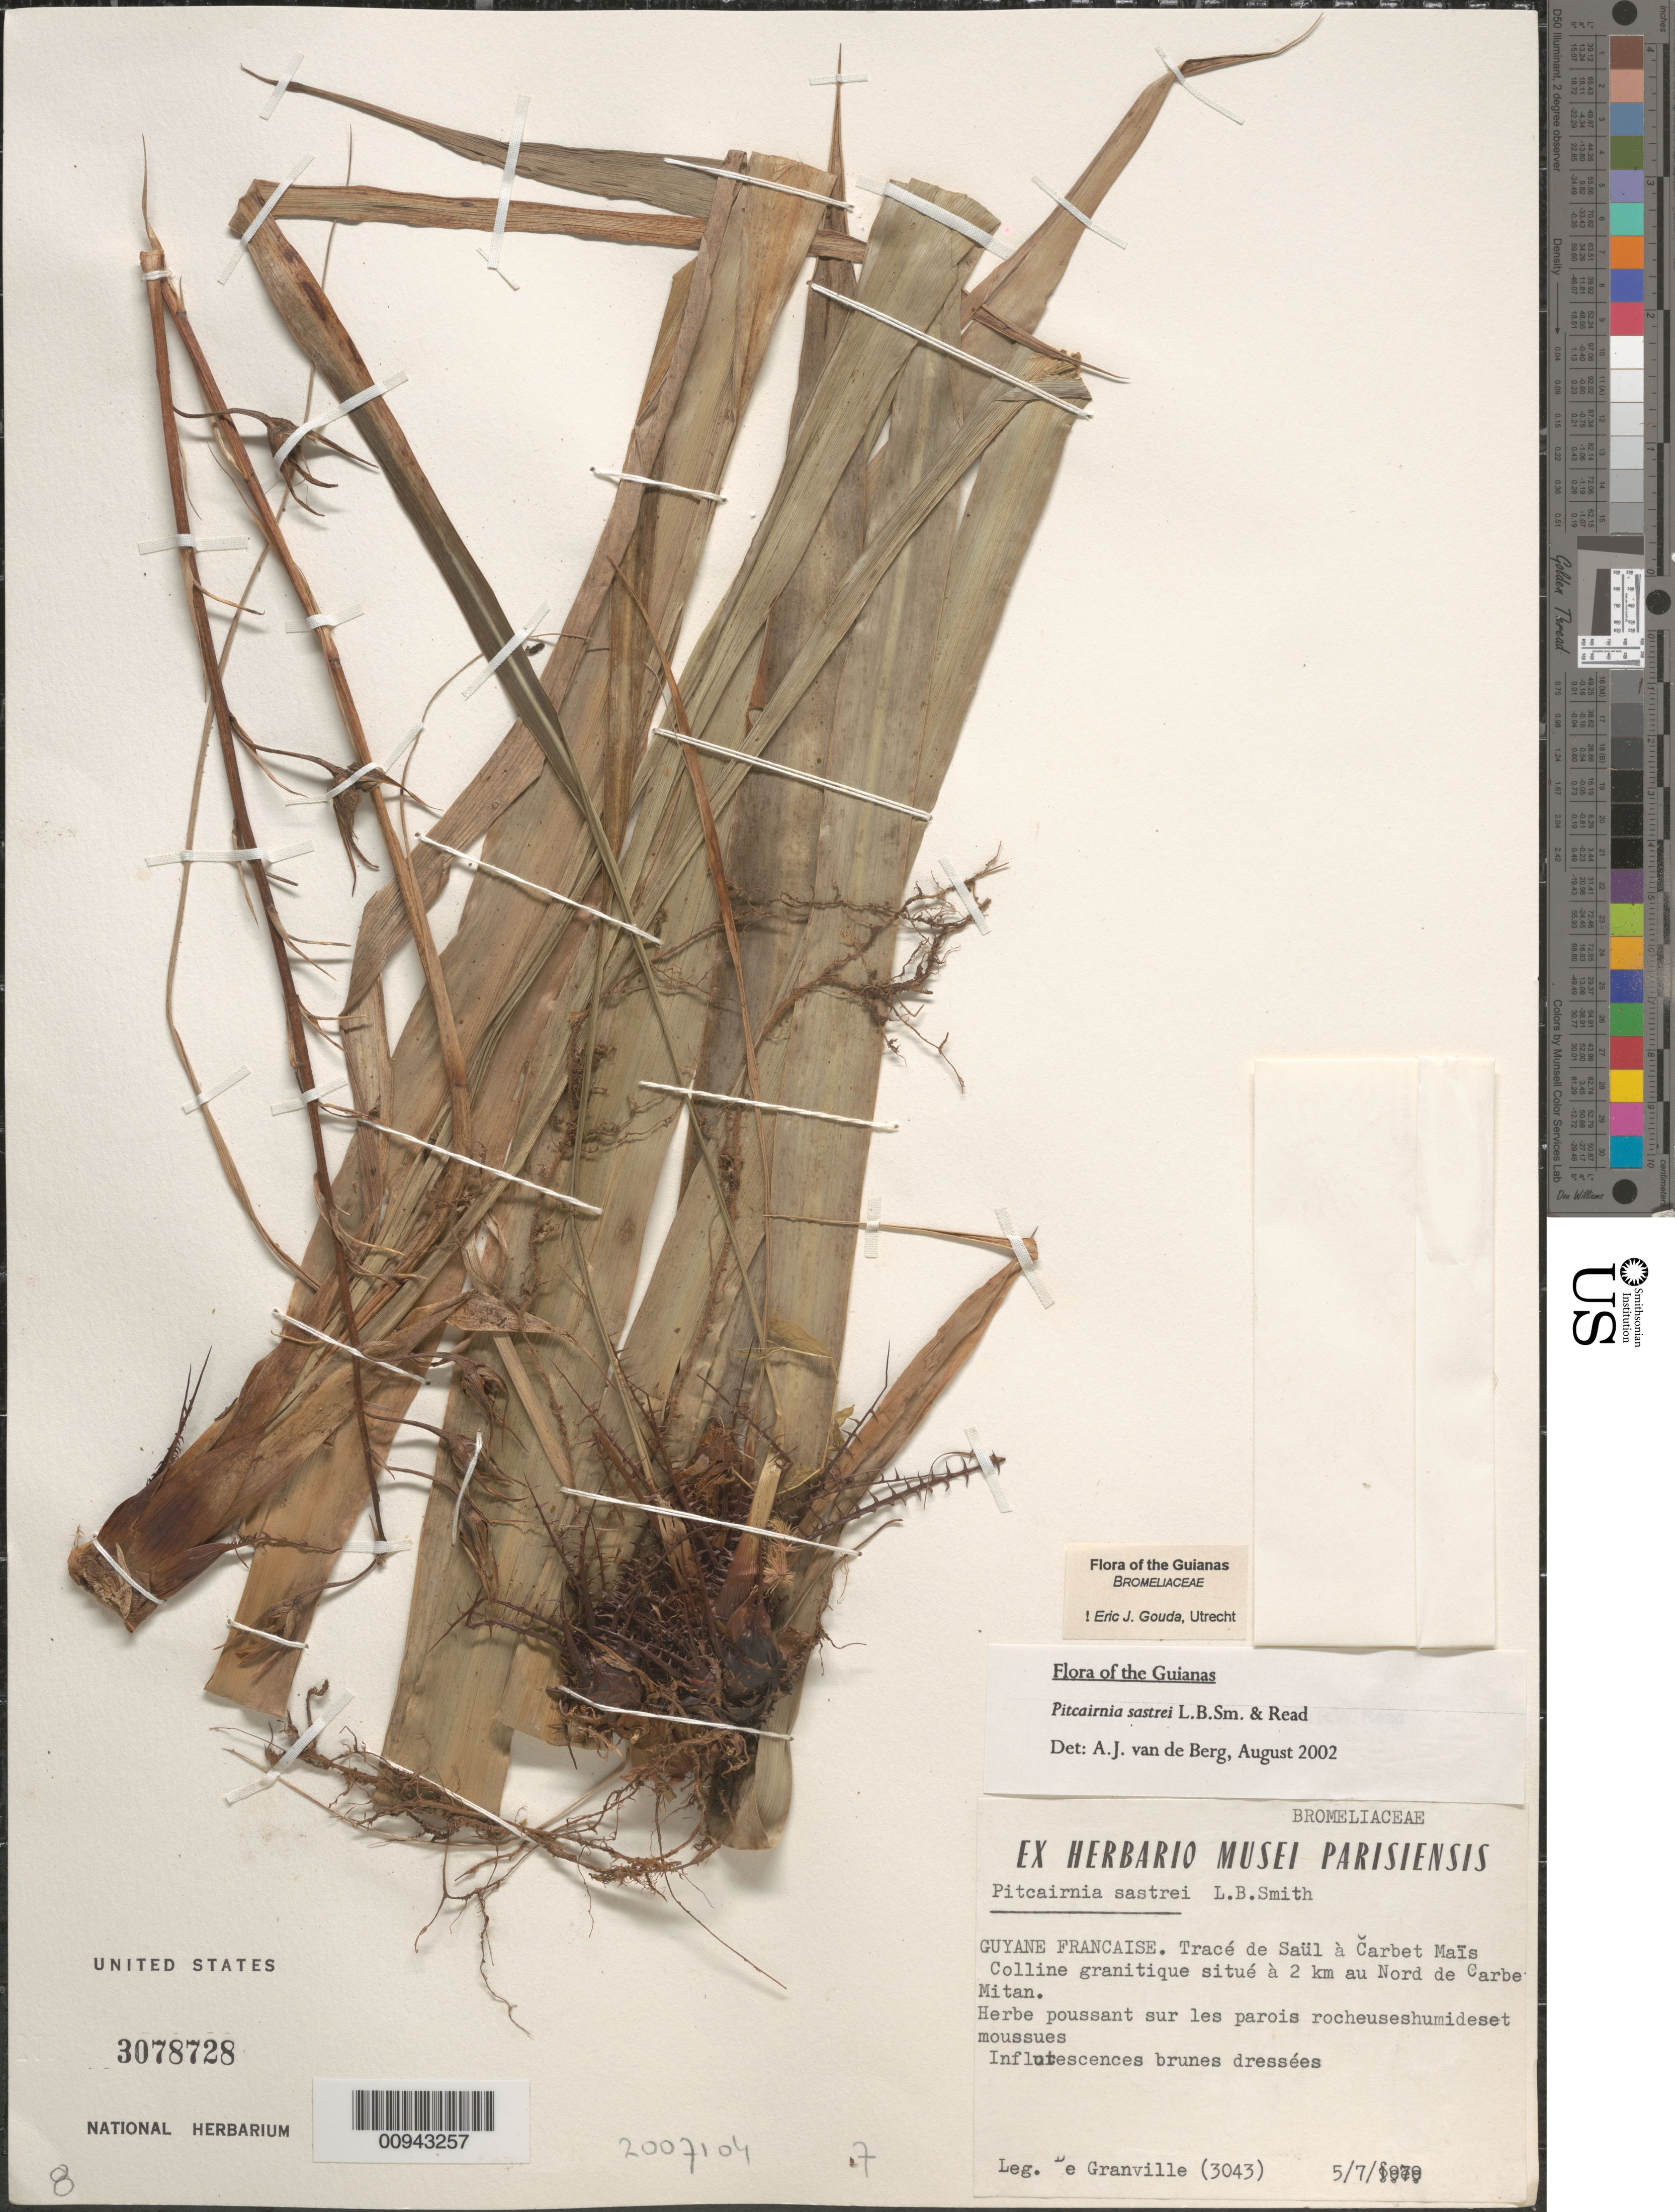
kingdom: Plantae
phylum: Tracheophyta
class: Liliopsida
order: Poales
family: Bromeliaceae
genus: Pitcairnia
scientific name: Pitcairnia sastrei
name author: L.B. Sm. & Read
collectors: de Granville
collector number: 3043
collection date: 1970-07-05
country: French Guiana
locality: The Guianas. Guyane Francaise. Tracé de Saül à Čarbet Maïs Colline granitique situé à 2 km au Nord de Carbe Mitan.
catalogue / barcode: US 3078728